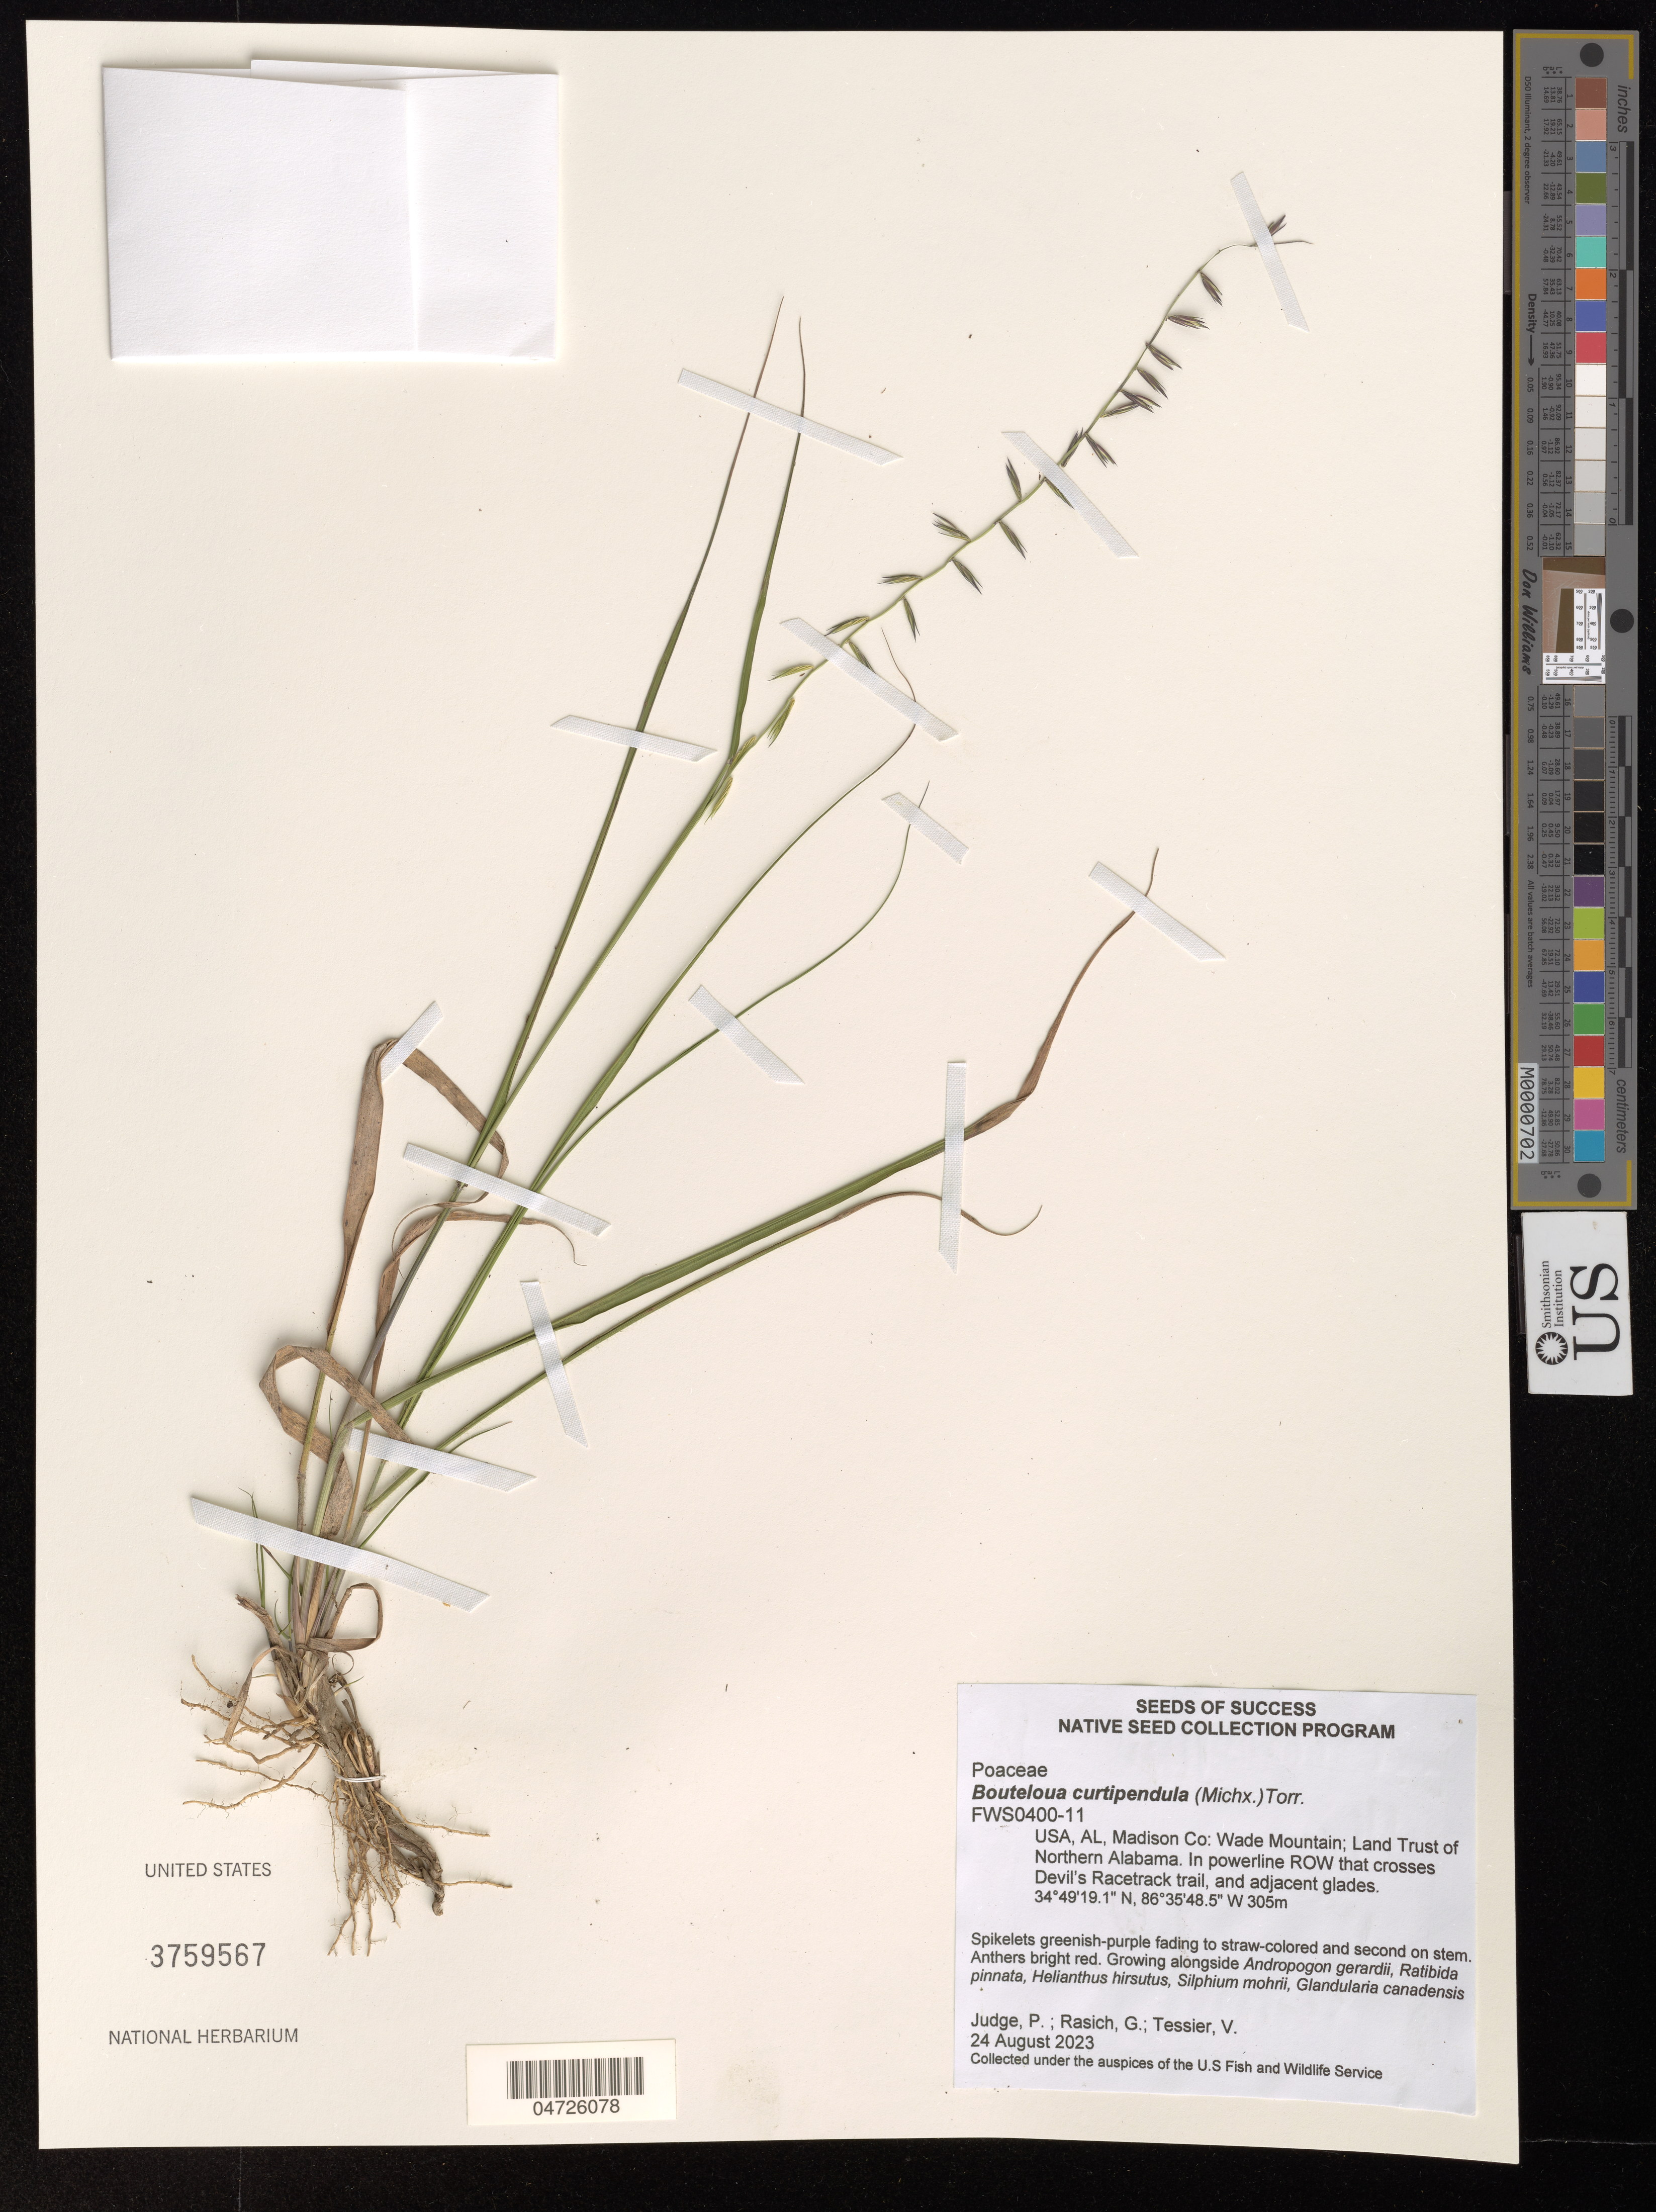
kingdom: Plantae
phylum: Tracheophyta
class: Liliopsida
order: Poales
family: Poaceae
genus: Bouteloua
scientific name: Bouteloua curtipendula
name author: (Michx.) Torr.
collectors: P. Judge, G. Rasich & V. Tessier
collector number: FWS0400-1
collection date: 2023-08-24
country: United States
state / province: Alabama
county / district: Madison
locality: Madison Co: Wade Mountain; Land Trust of Northern Alabama. In powerline ROW that crosses Devil's Racetrack trail, and adjacent glades.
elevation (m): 305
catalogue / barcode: US 3759567